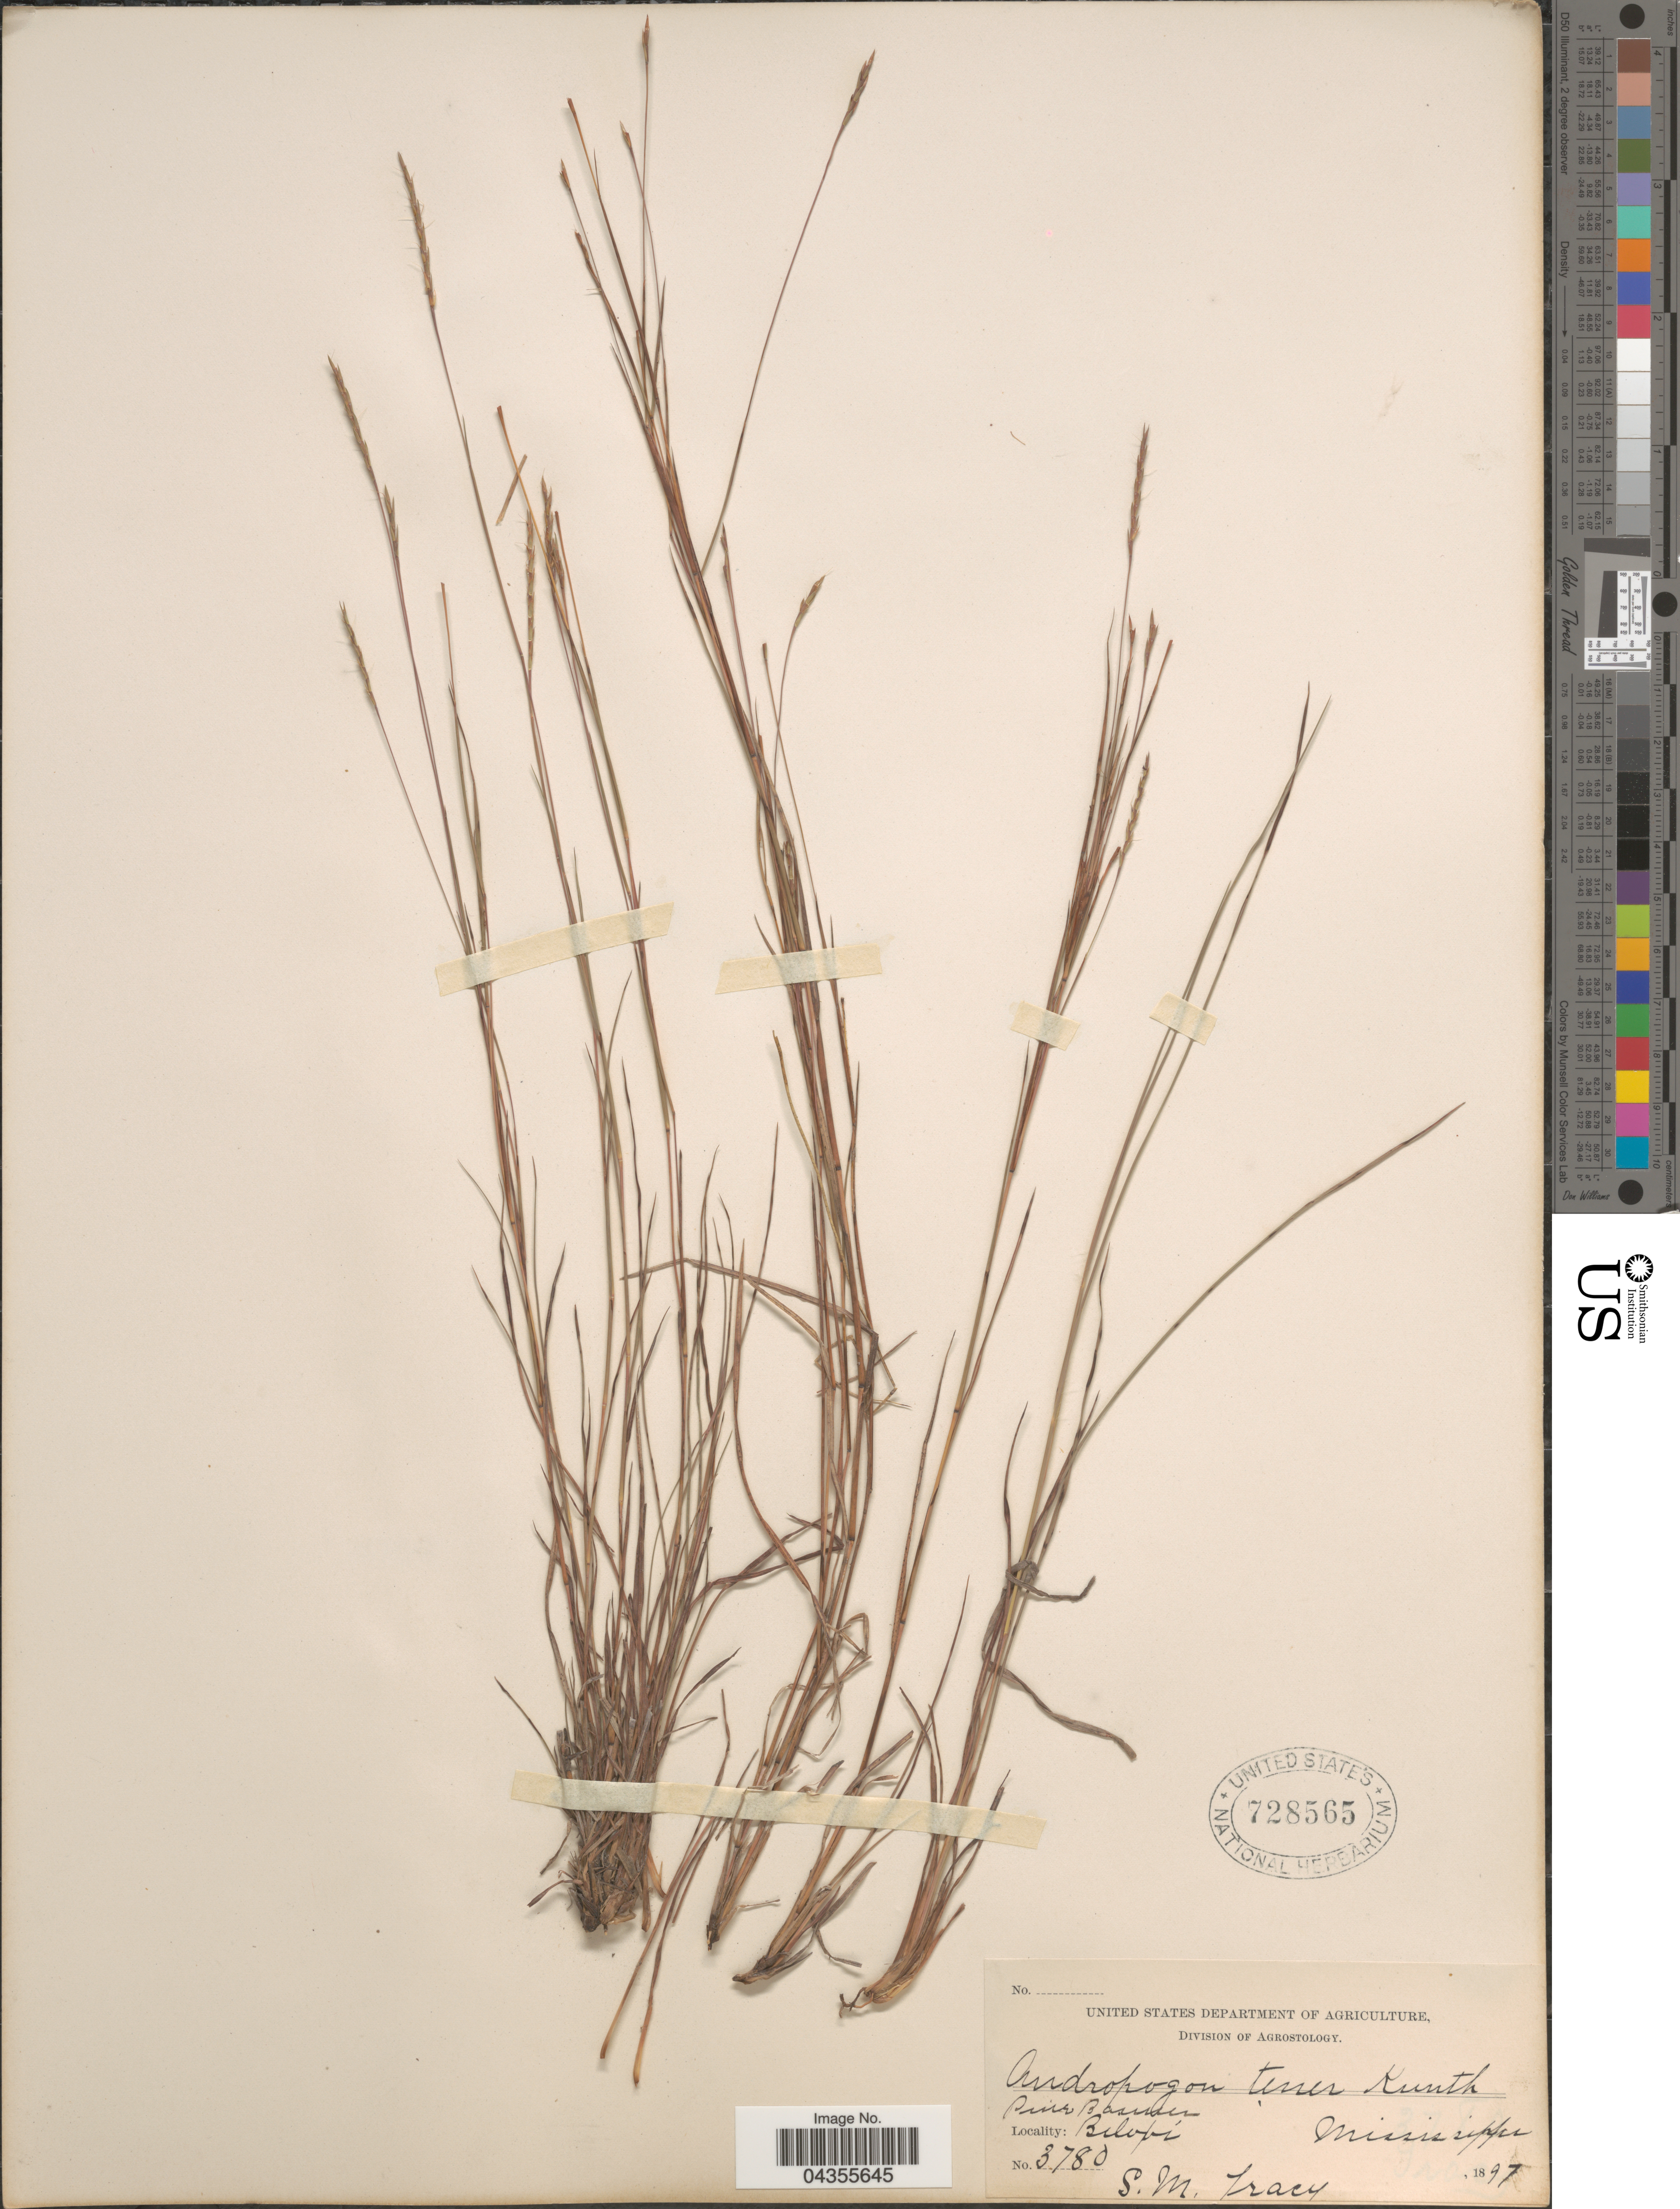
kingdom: Plantae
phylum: Tracheophyta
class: Liliopsida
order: Poales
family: Poaceae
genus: Schizachyrium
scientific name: Schizachyrium tenerum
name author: Nees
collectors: S. M. Tracy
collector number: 3780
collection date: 1897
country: United States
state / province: Mississippi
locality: Pine Barren. Biloxi.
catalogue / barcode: US 728565